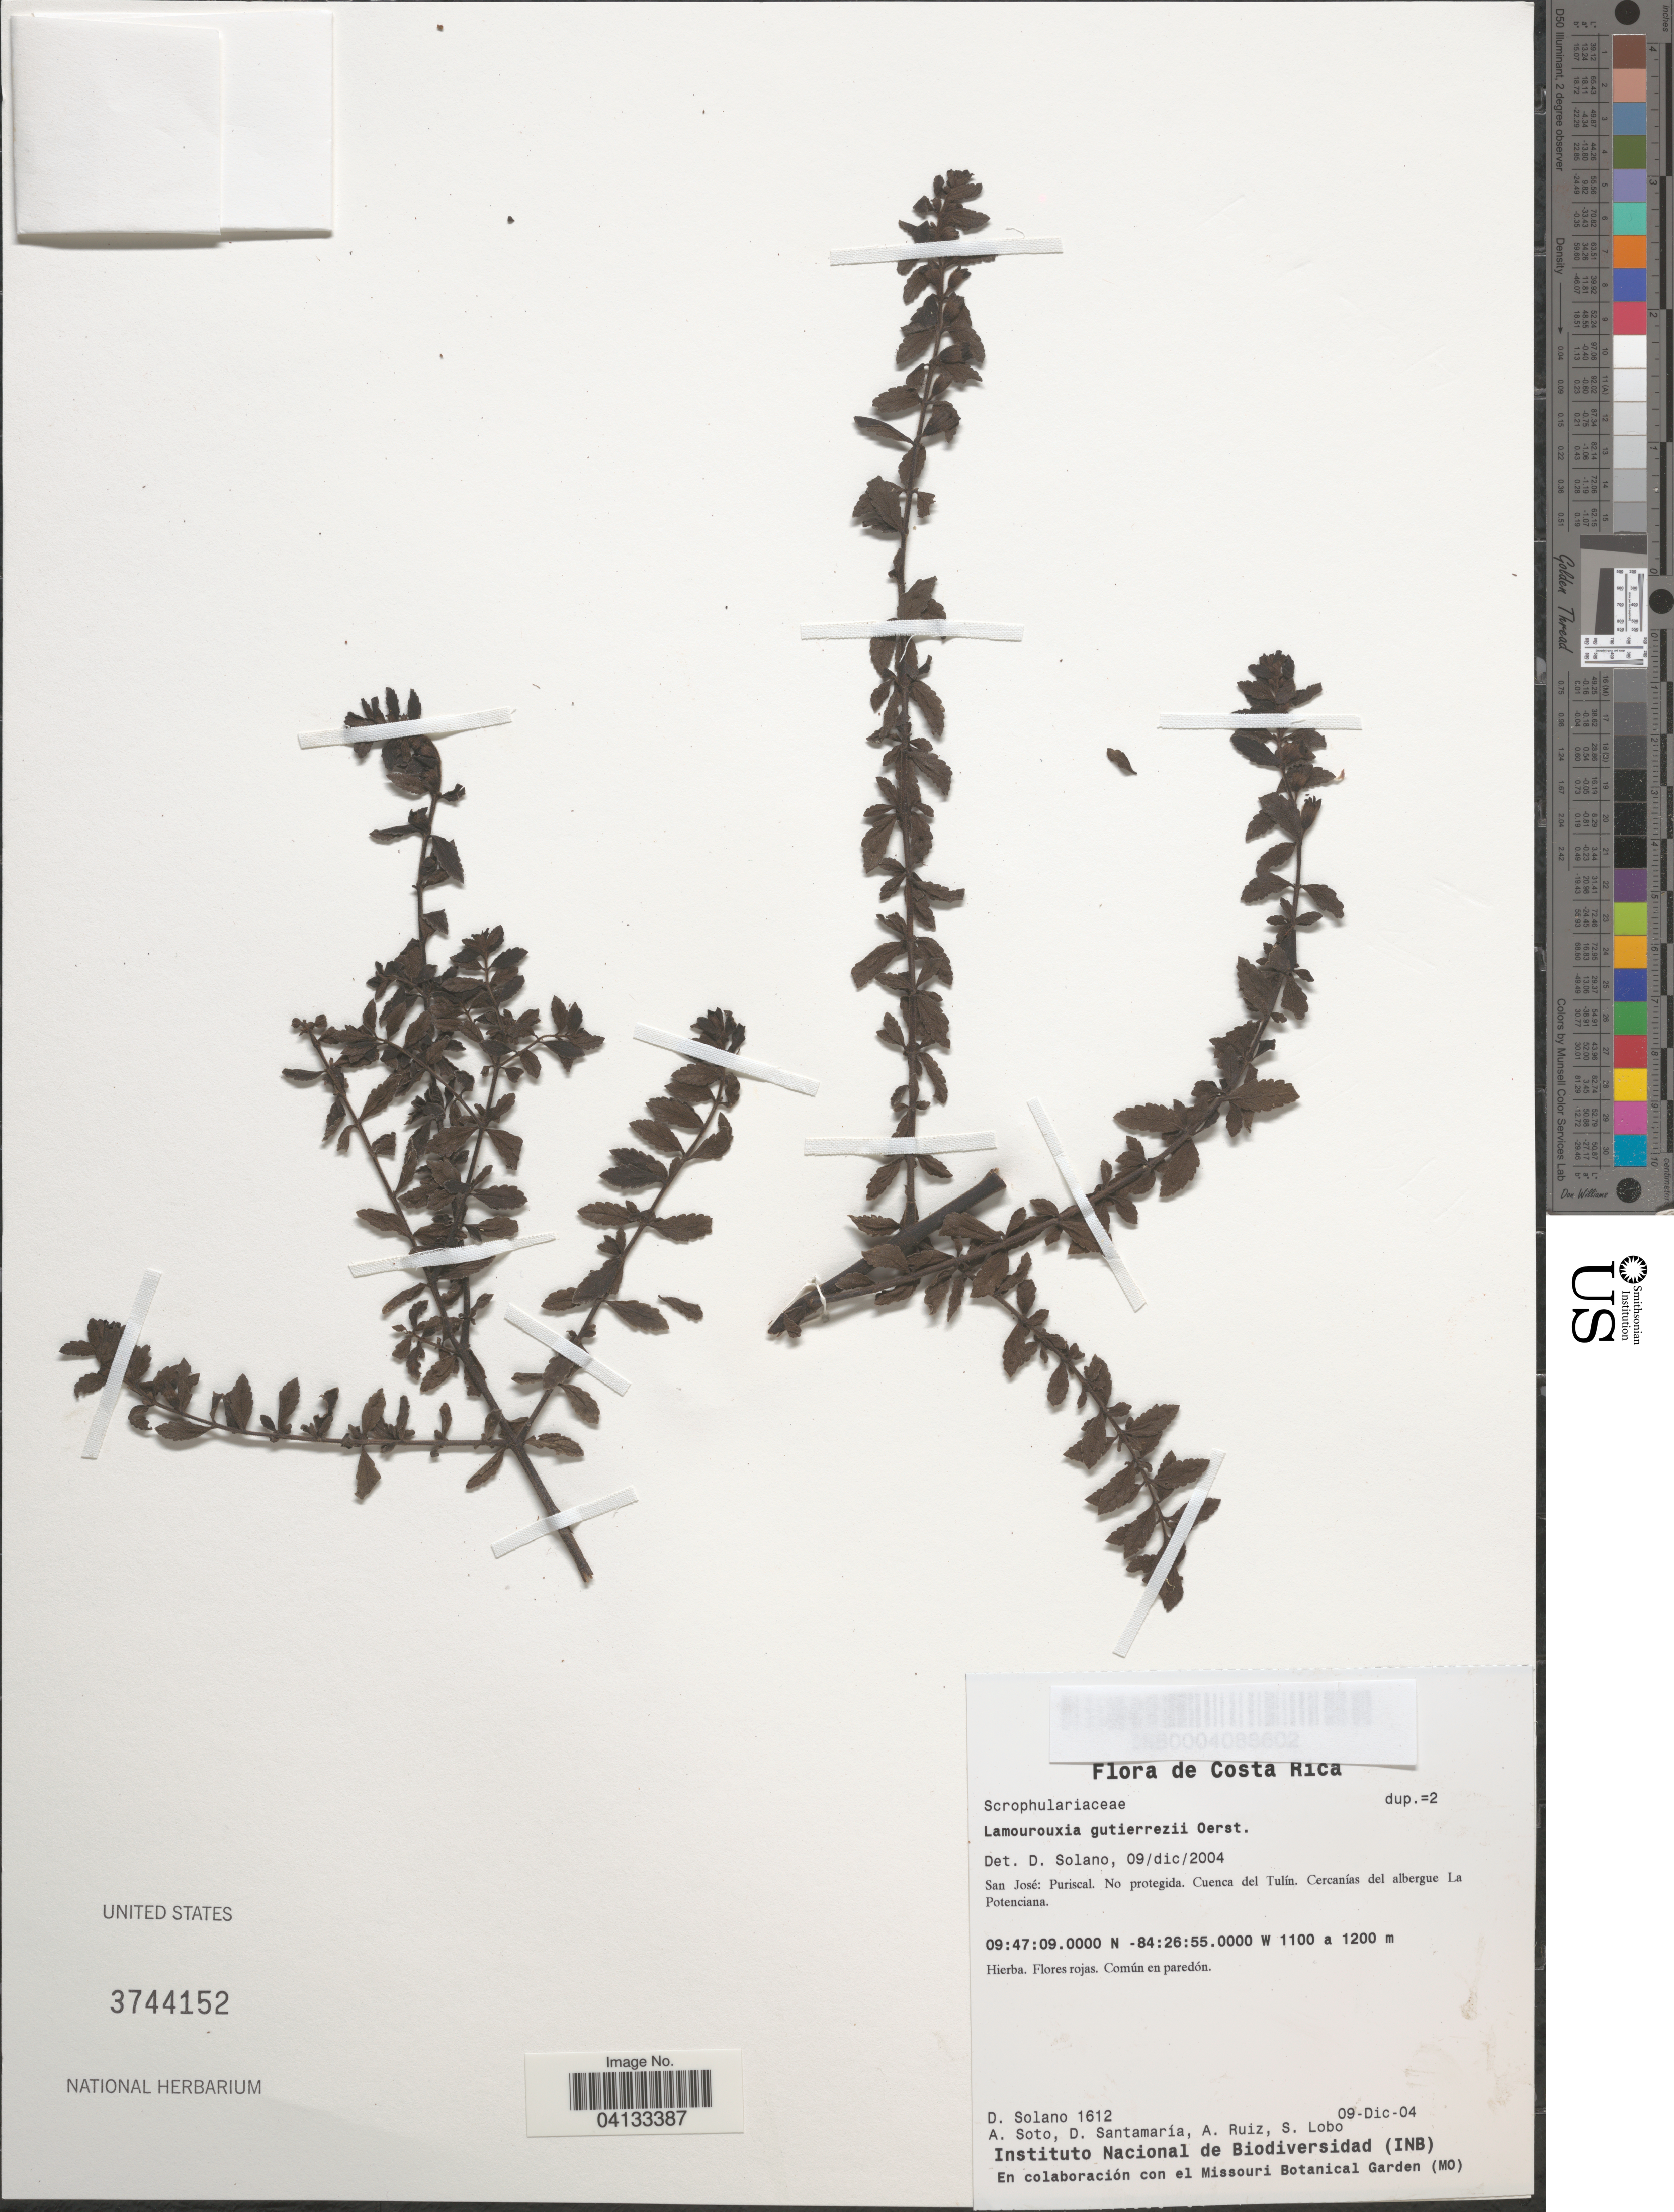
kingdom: Plantae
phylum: Tracheophyta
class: Magnoliopsida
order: Lamiales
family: Orobanchaceae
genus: Lamourouxia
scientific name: Lamourouxia gutierrezii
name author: Oerst.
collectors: D. Solano, A. Soto, D. Santamaria, A. Ruiz & S. Lobo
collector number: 1612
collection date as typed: Transcribed d/m/y: 9/12/4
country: Costa Rica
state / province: San José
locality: Puriscal. No protegida. Cuenca del Tulín. Cercanías del albergue La Potenciana.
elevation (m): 1100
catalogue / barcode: US 3744152